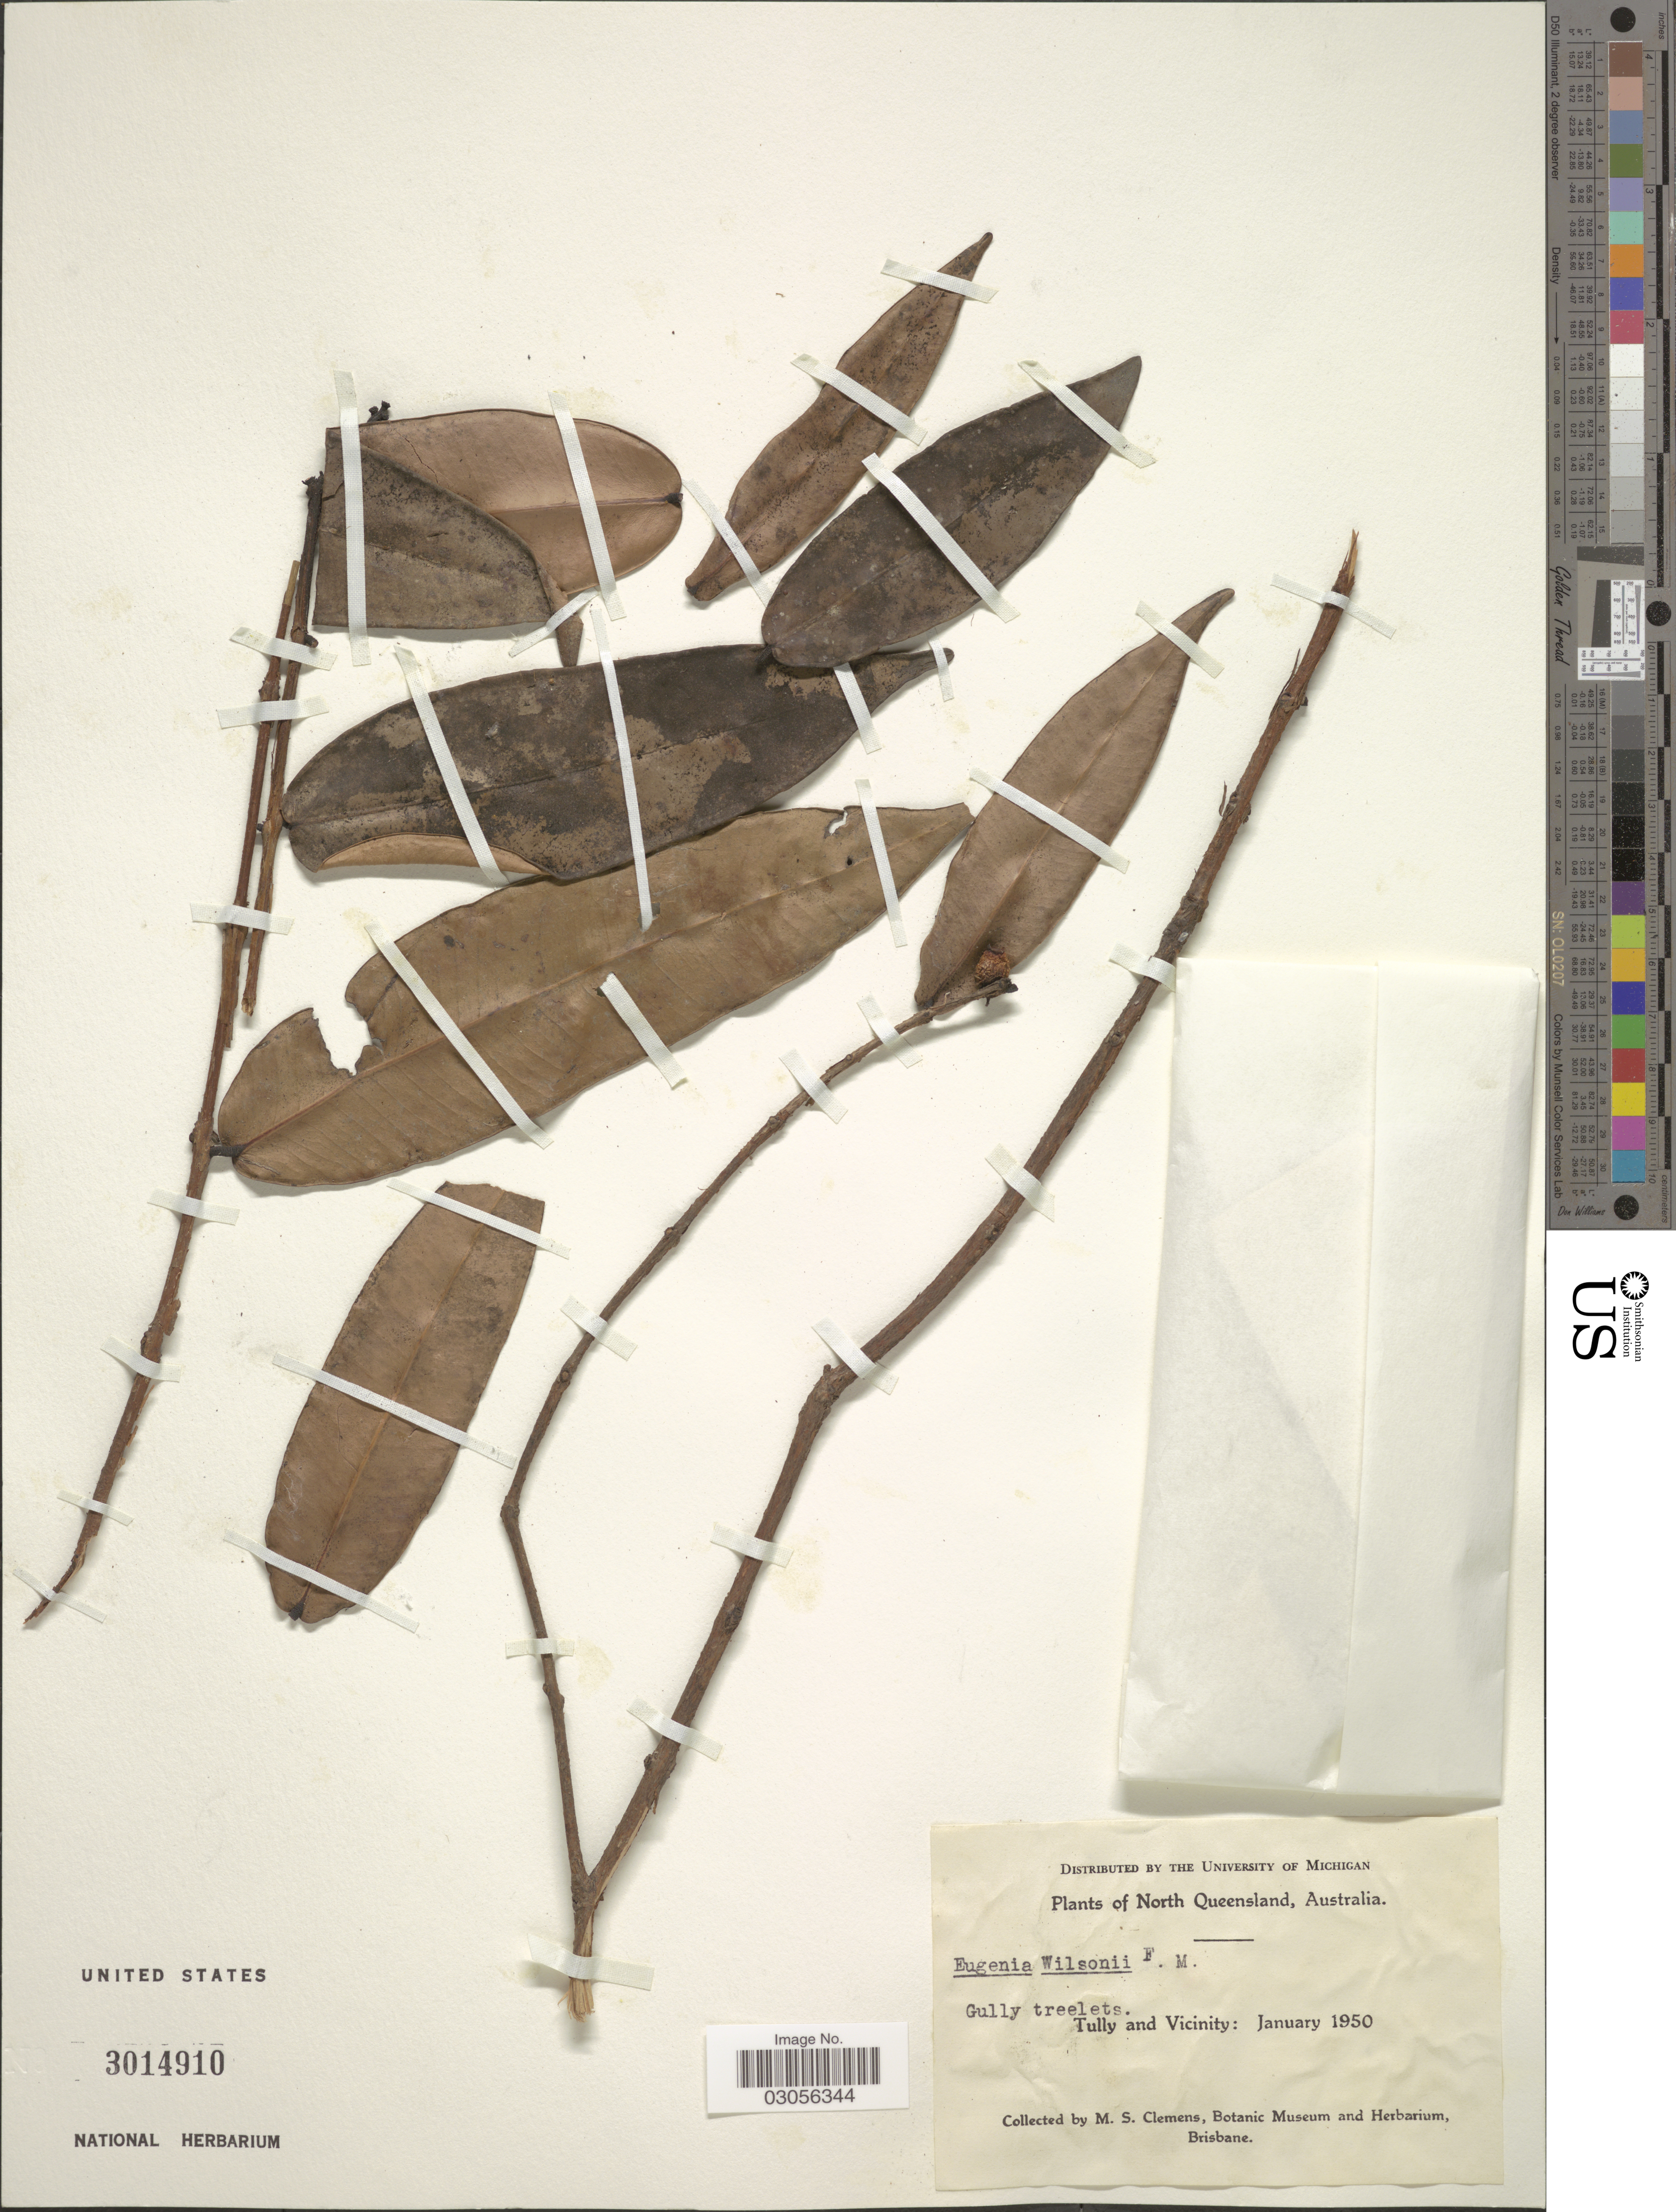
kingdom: Plantae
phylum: Tracheophyta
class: Magnoliopsida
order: Myrtales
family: Myrtaceae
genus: Syzygium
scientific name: Syzygium wilsonii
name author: (F. Muell.) B. Hyland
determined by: Stanley, T.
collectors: M. S. Clemens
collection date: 1950-01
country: Australia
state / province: Queensland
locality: North Queensland. Tully and Vicinity.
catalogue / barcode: US 3014910